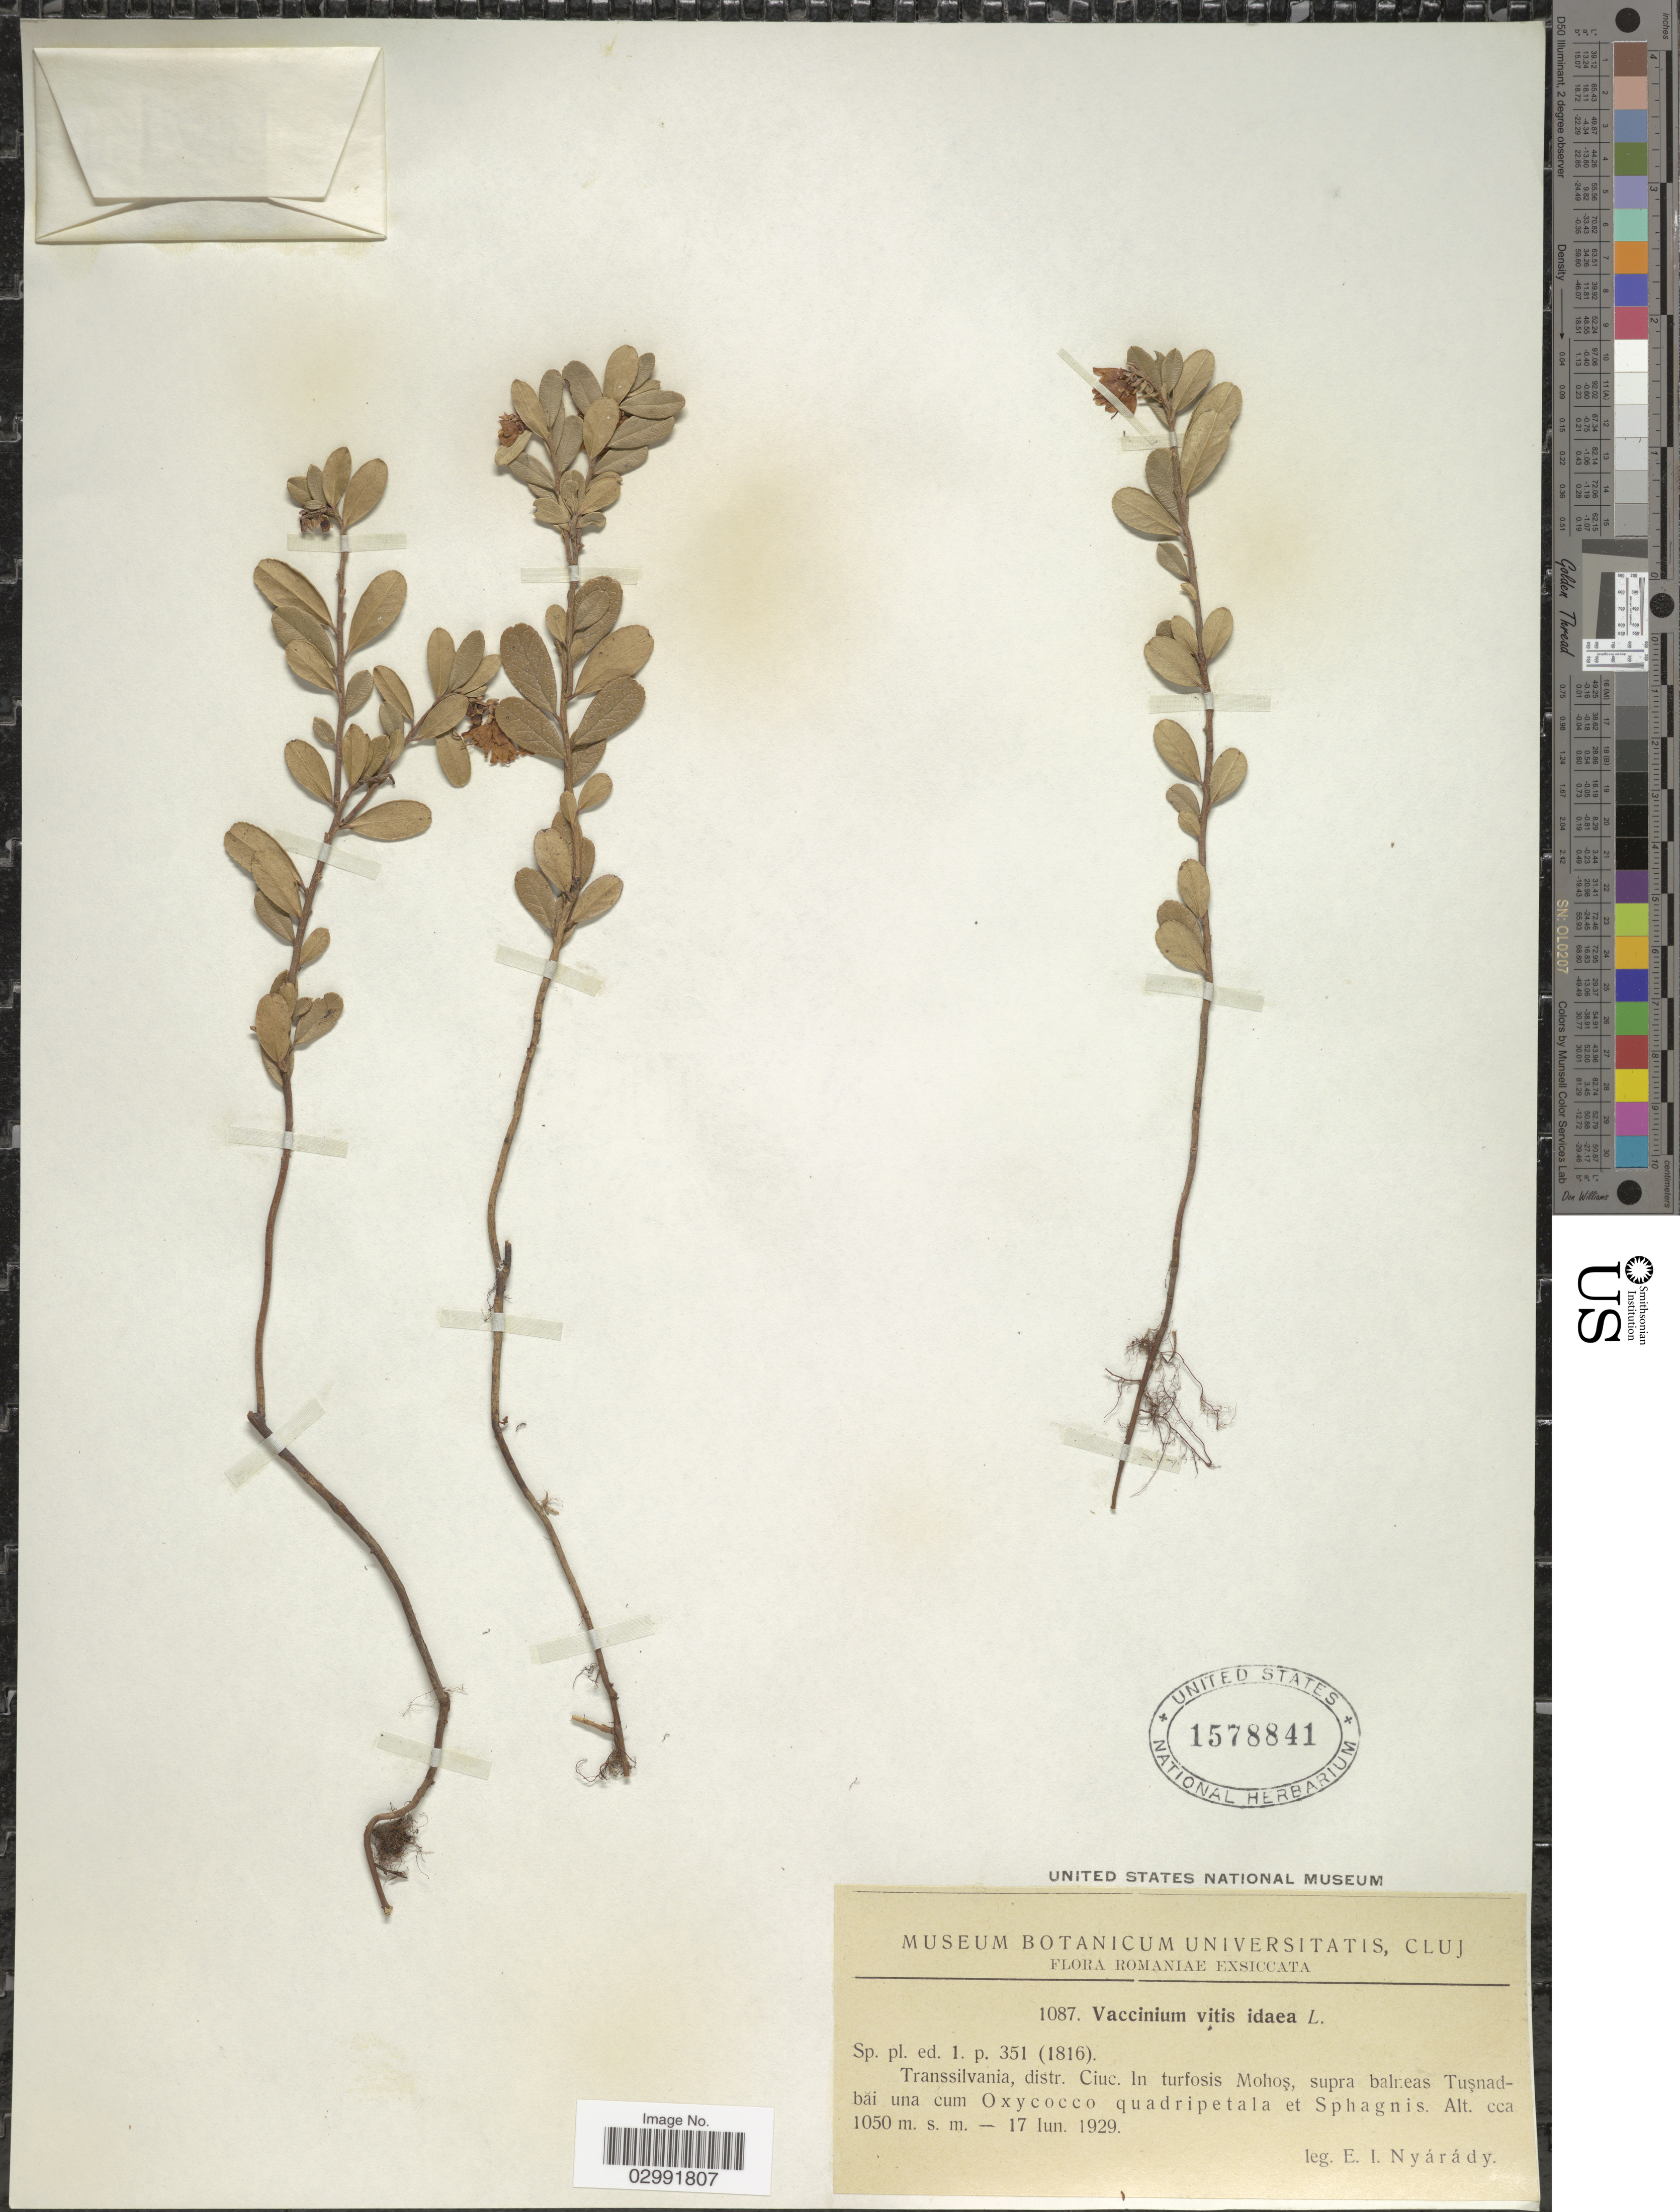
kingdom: Plantae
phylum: Tracheophyta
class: Magnoliopsida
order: Ericales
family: Ericaceae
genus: Vaccinium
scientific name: Vaccinium vitis-idaea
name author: L.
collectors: E. Nyárády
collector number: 1087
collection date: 1929-06-17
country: Romania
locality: Transsilvania, distr. Ciuc. In turfosis Mohos, supra balreas Tusnadbai una cum Oxycocco quadripetala et Sphagnis.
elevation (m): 1050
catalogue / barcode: US 1578841